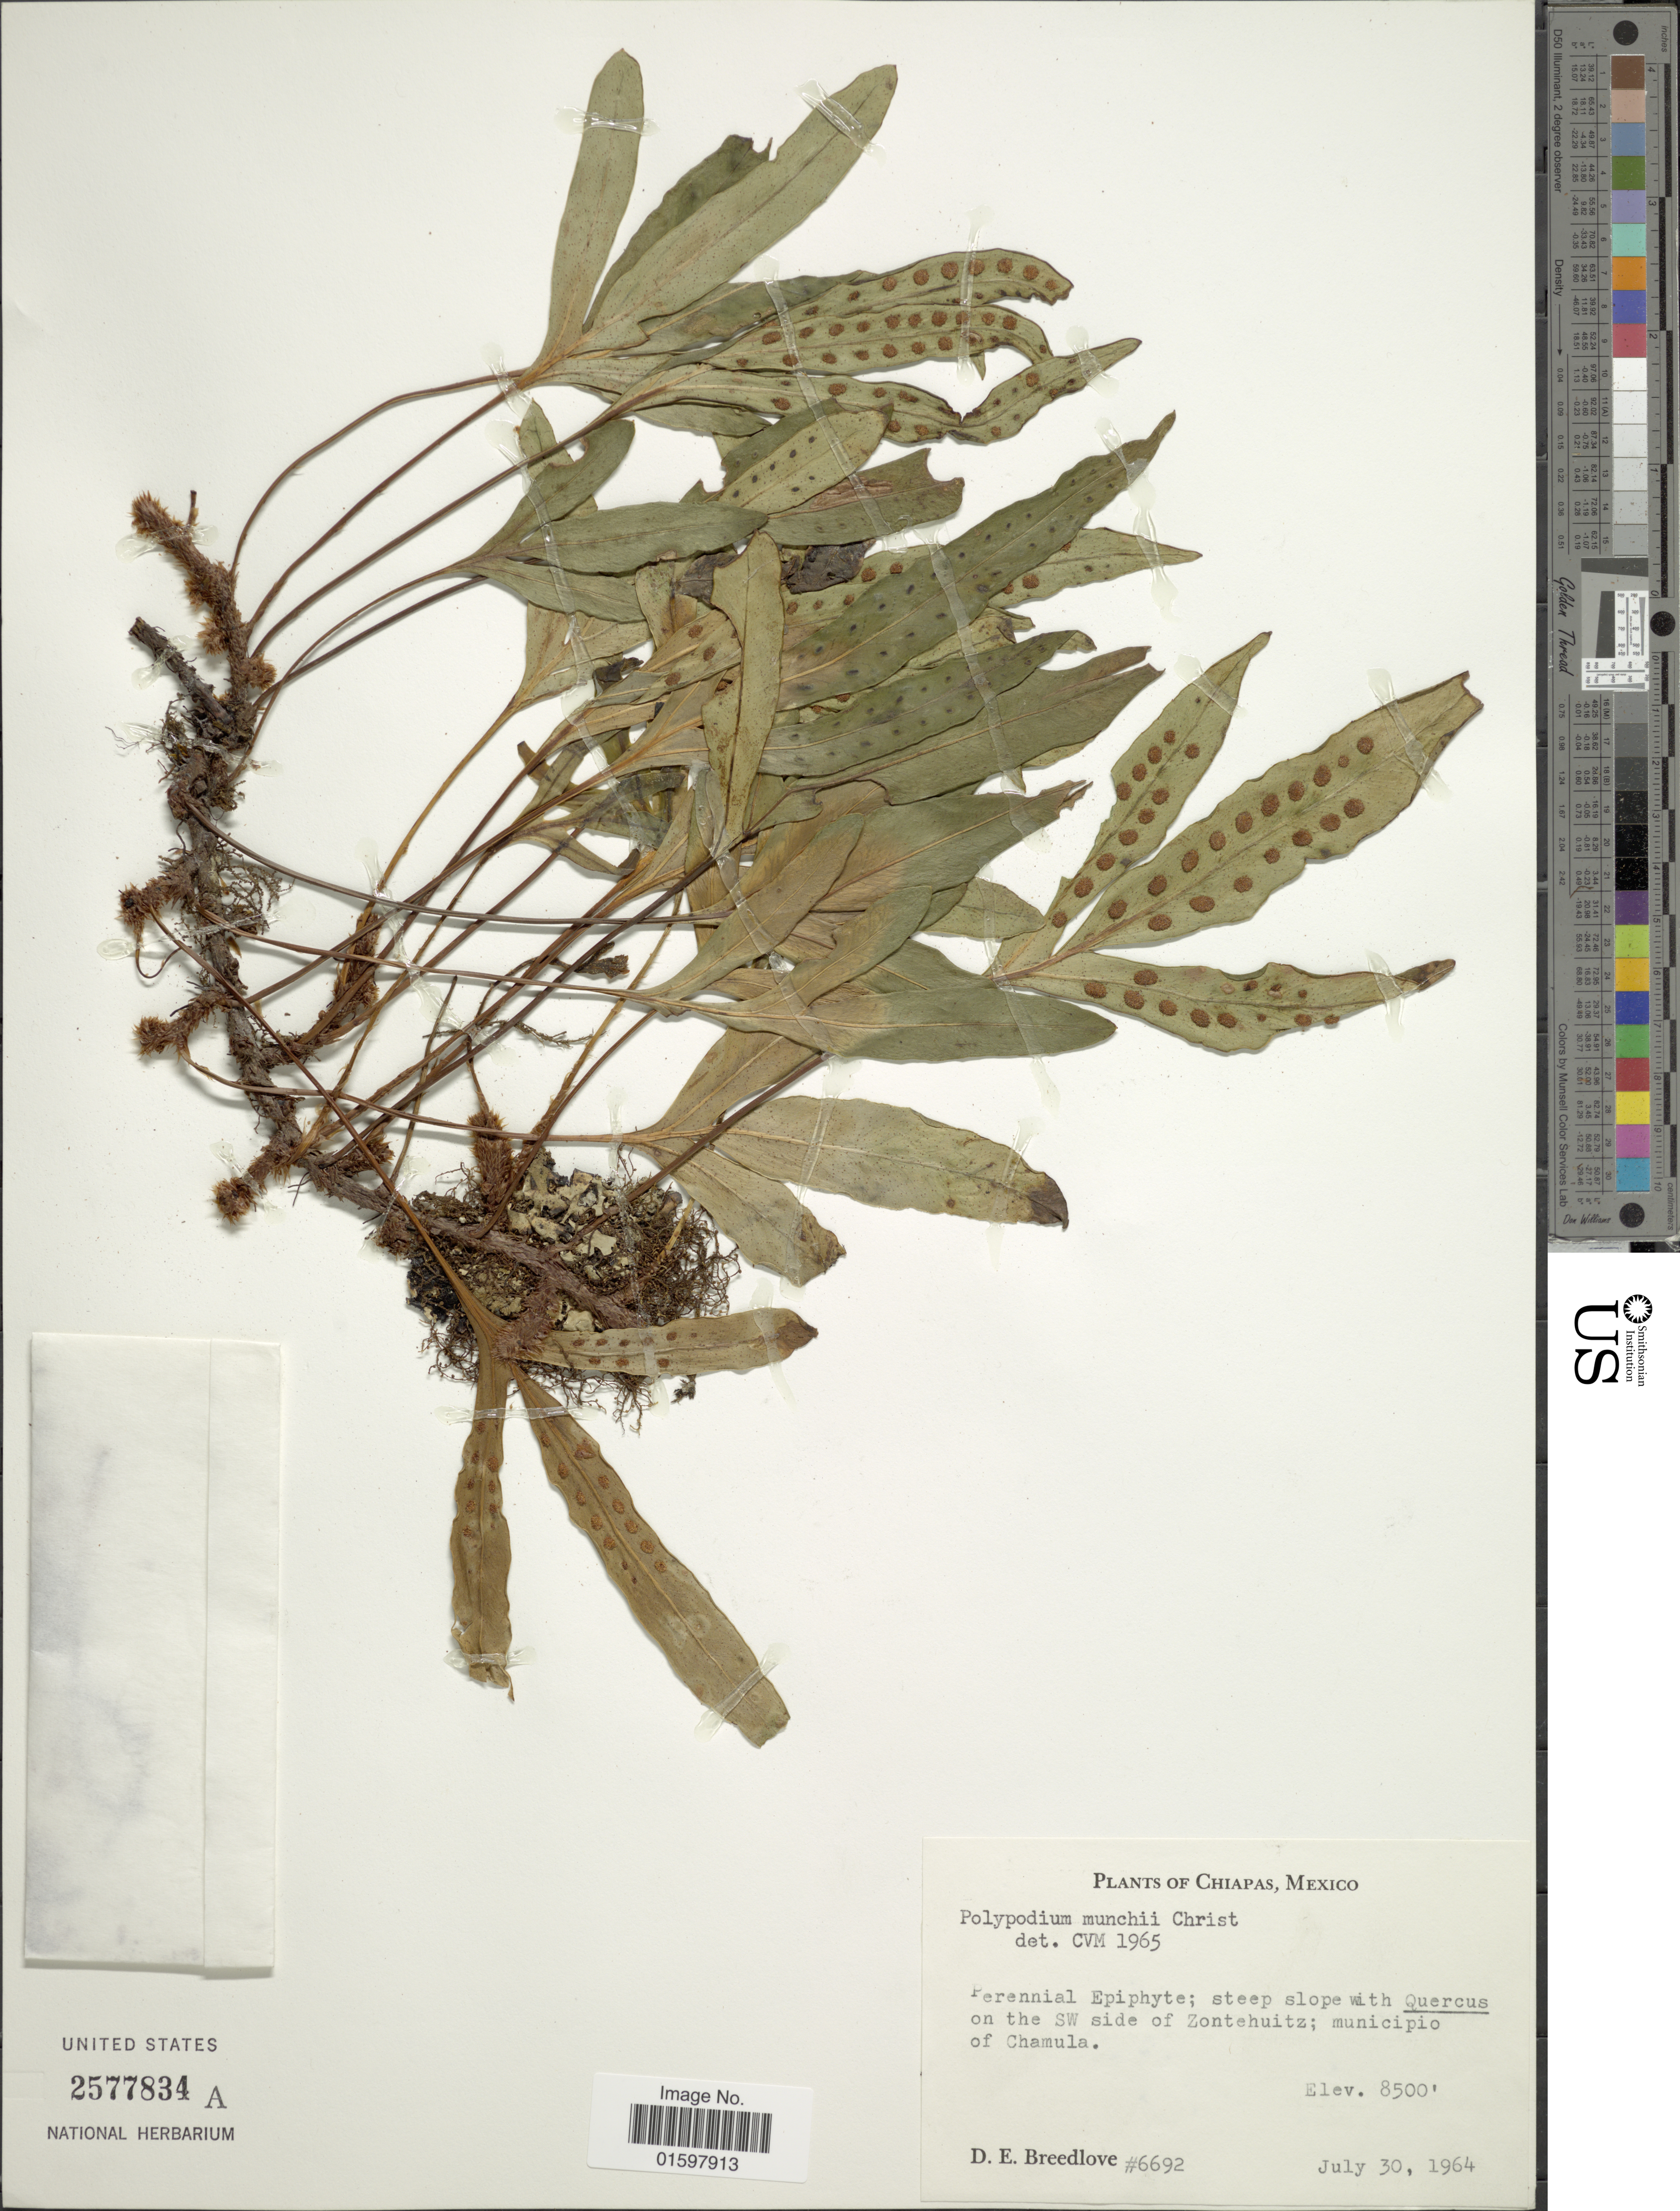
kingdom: Plantae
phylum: Tracheophyta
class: Polypodiopsida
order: Polypodiales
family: Polypodiaceae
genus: Pleopeltis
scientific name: Pleopeltis muenchii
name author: (Christ) A.R. Sm.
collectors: D. E. Breedlove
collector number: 6692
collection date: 1964-07-30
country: Mexico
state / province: Chiapas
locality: Steep slope with Quercus on the SW of Zontehuitz; municpio of Chamula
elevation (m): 2591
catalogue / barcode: US 2577834A